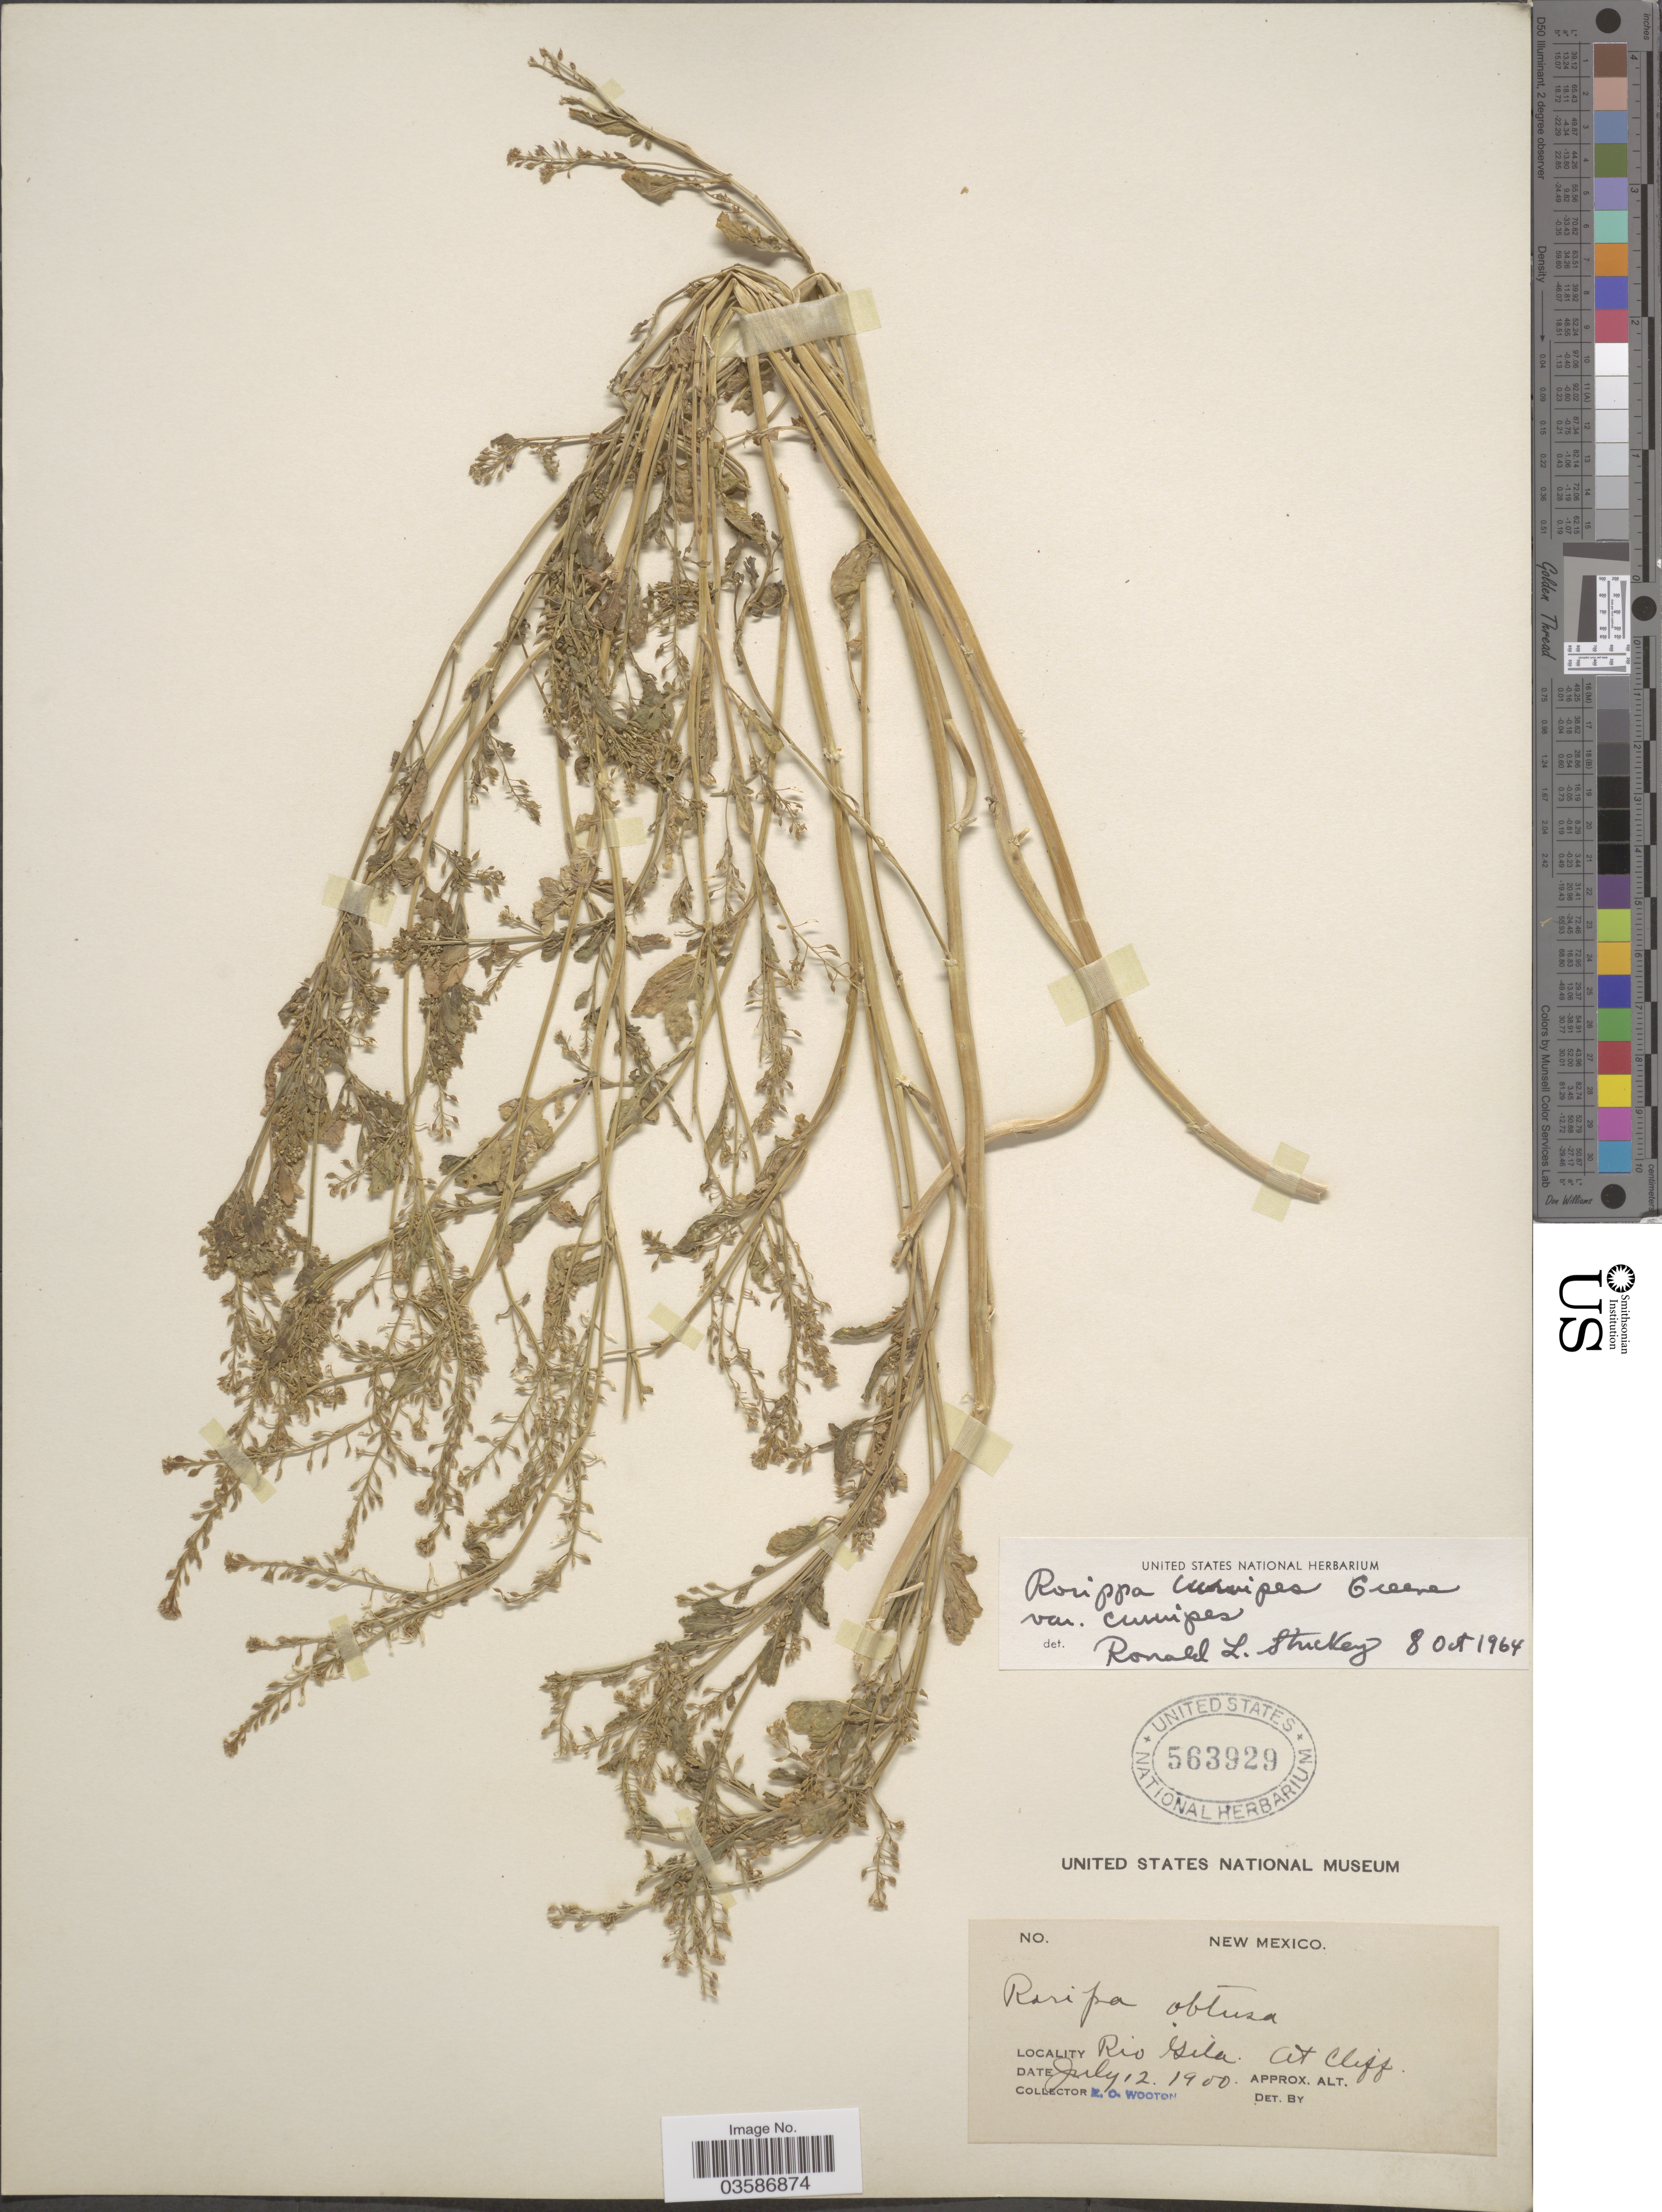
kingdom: Plantae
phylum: Tracheophyta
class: Magnoliopsida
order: Brassicales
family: Brassicaceae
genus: Rorippa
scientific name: Rorippa curvipes var. curvipes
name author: Greene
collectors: E. O. Wooton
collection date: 1900-07-12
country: United States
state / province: New Mexico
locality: Rio Gila at Cliff.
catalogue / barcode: US 563929